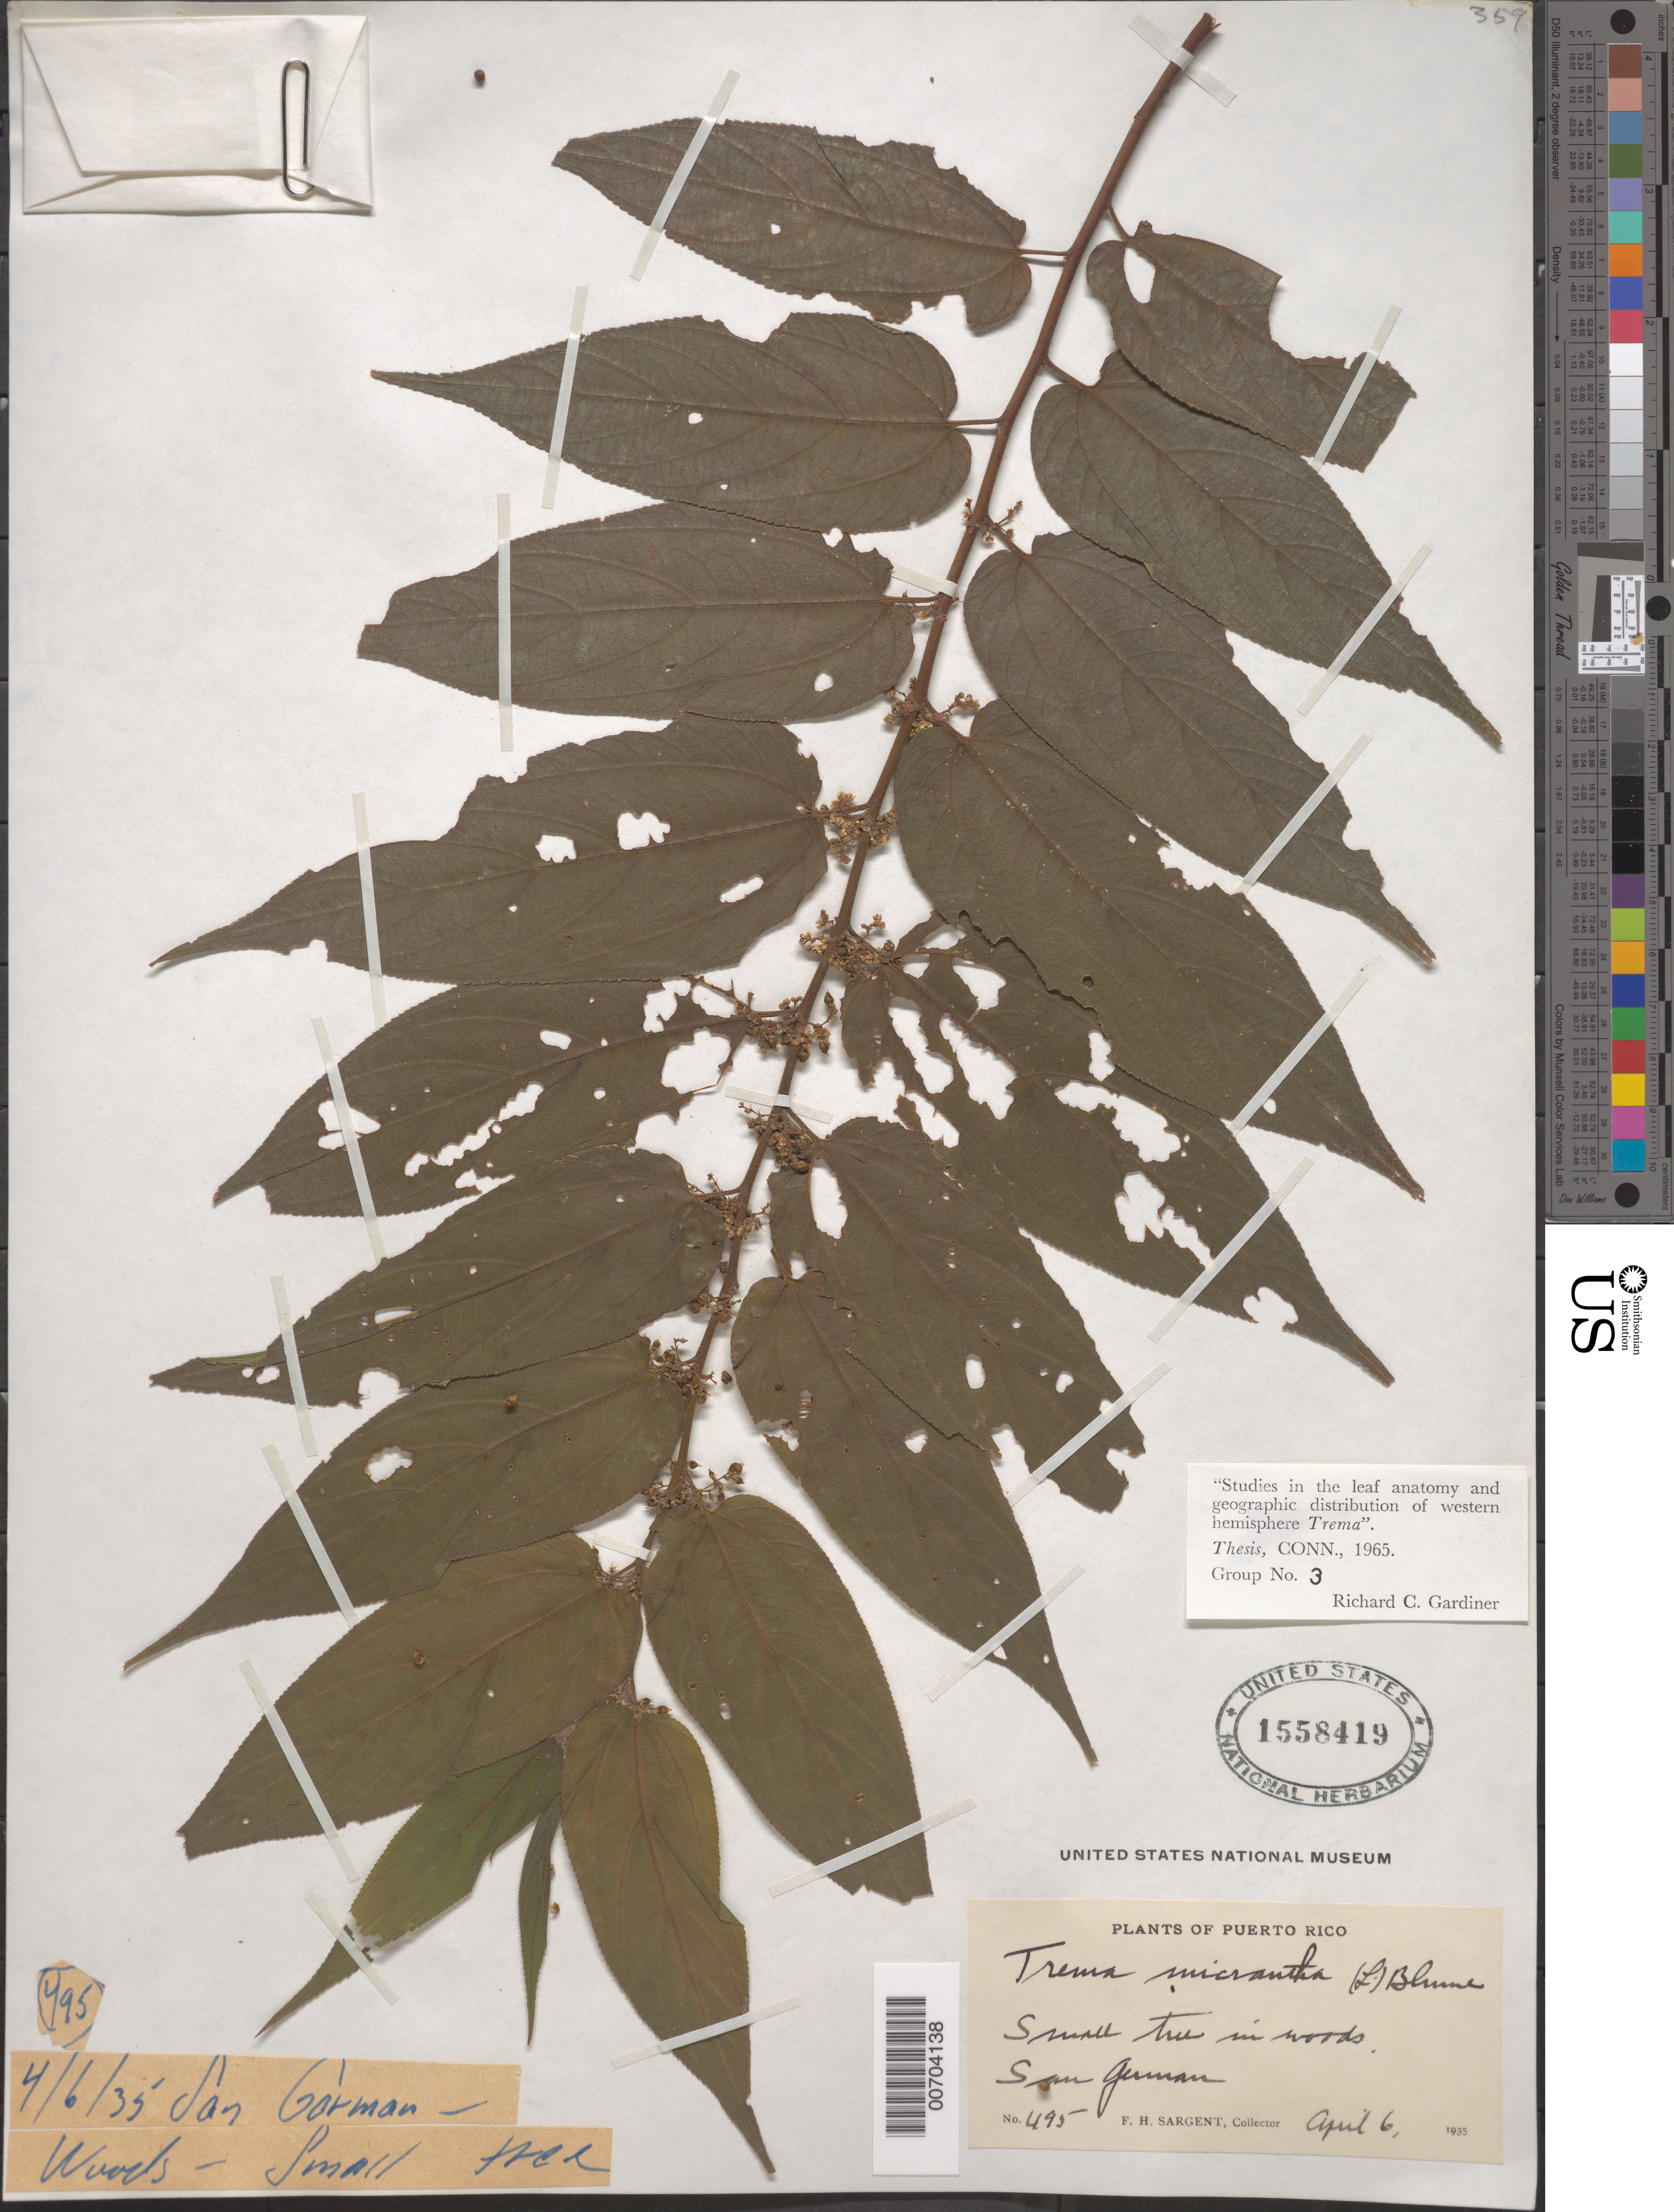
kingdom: Plantae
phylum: Tracheophyta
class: Magnoliopsida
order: Rosales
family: Cannabaceae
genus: Trema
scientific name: Trema micranthum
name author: (L.) Blume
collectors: F. H. Sargent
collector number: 495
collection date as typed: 06 Apr 1935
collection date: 1935-04-06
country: Puerto Rico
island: Greater Antilles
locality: San German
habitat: In woods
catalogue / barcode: US 1558419